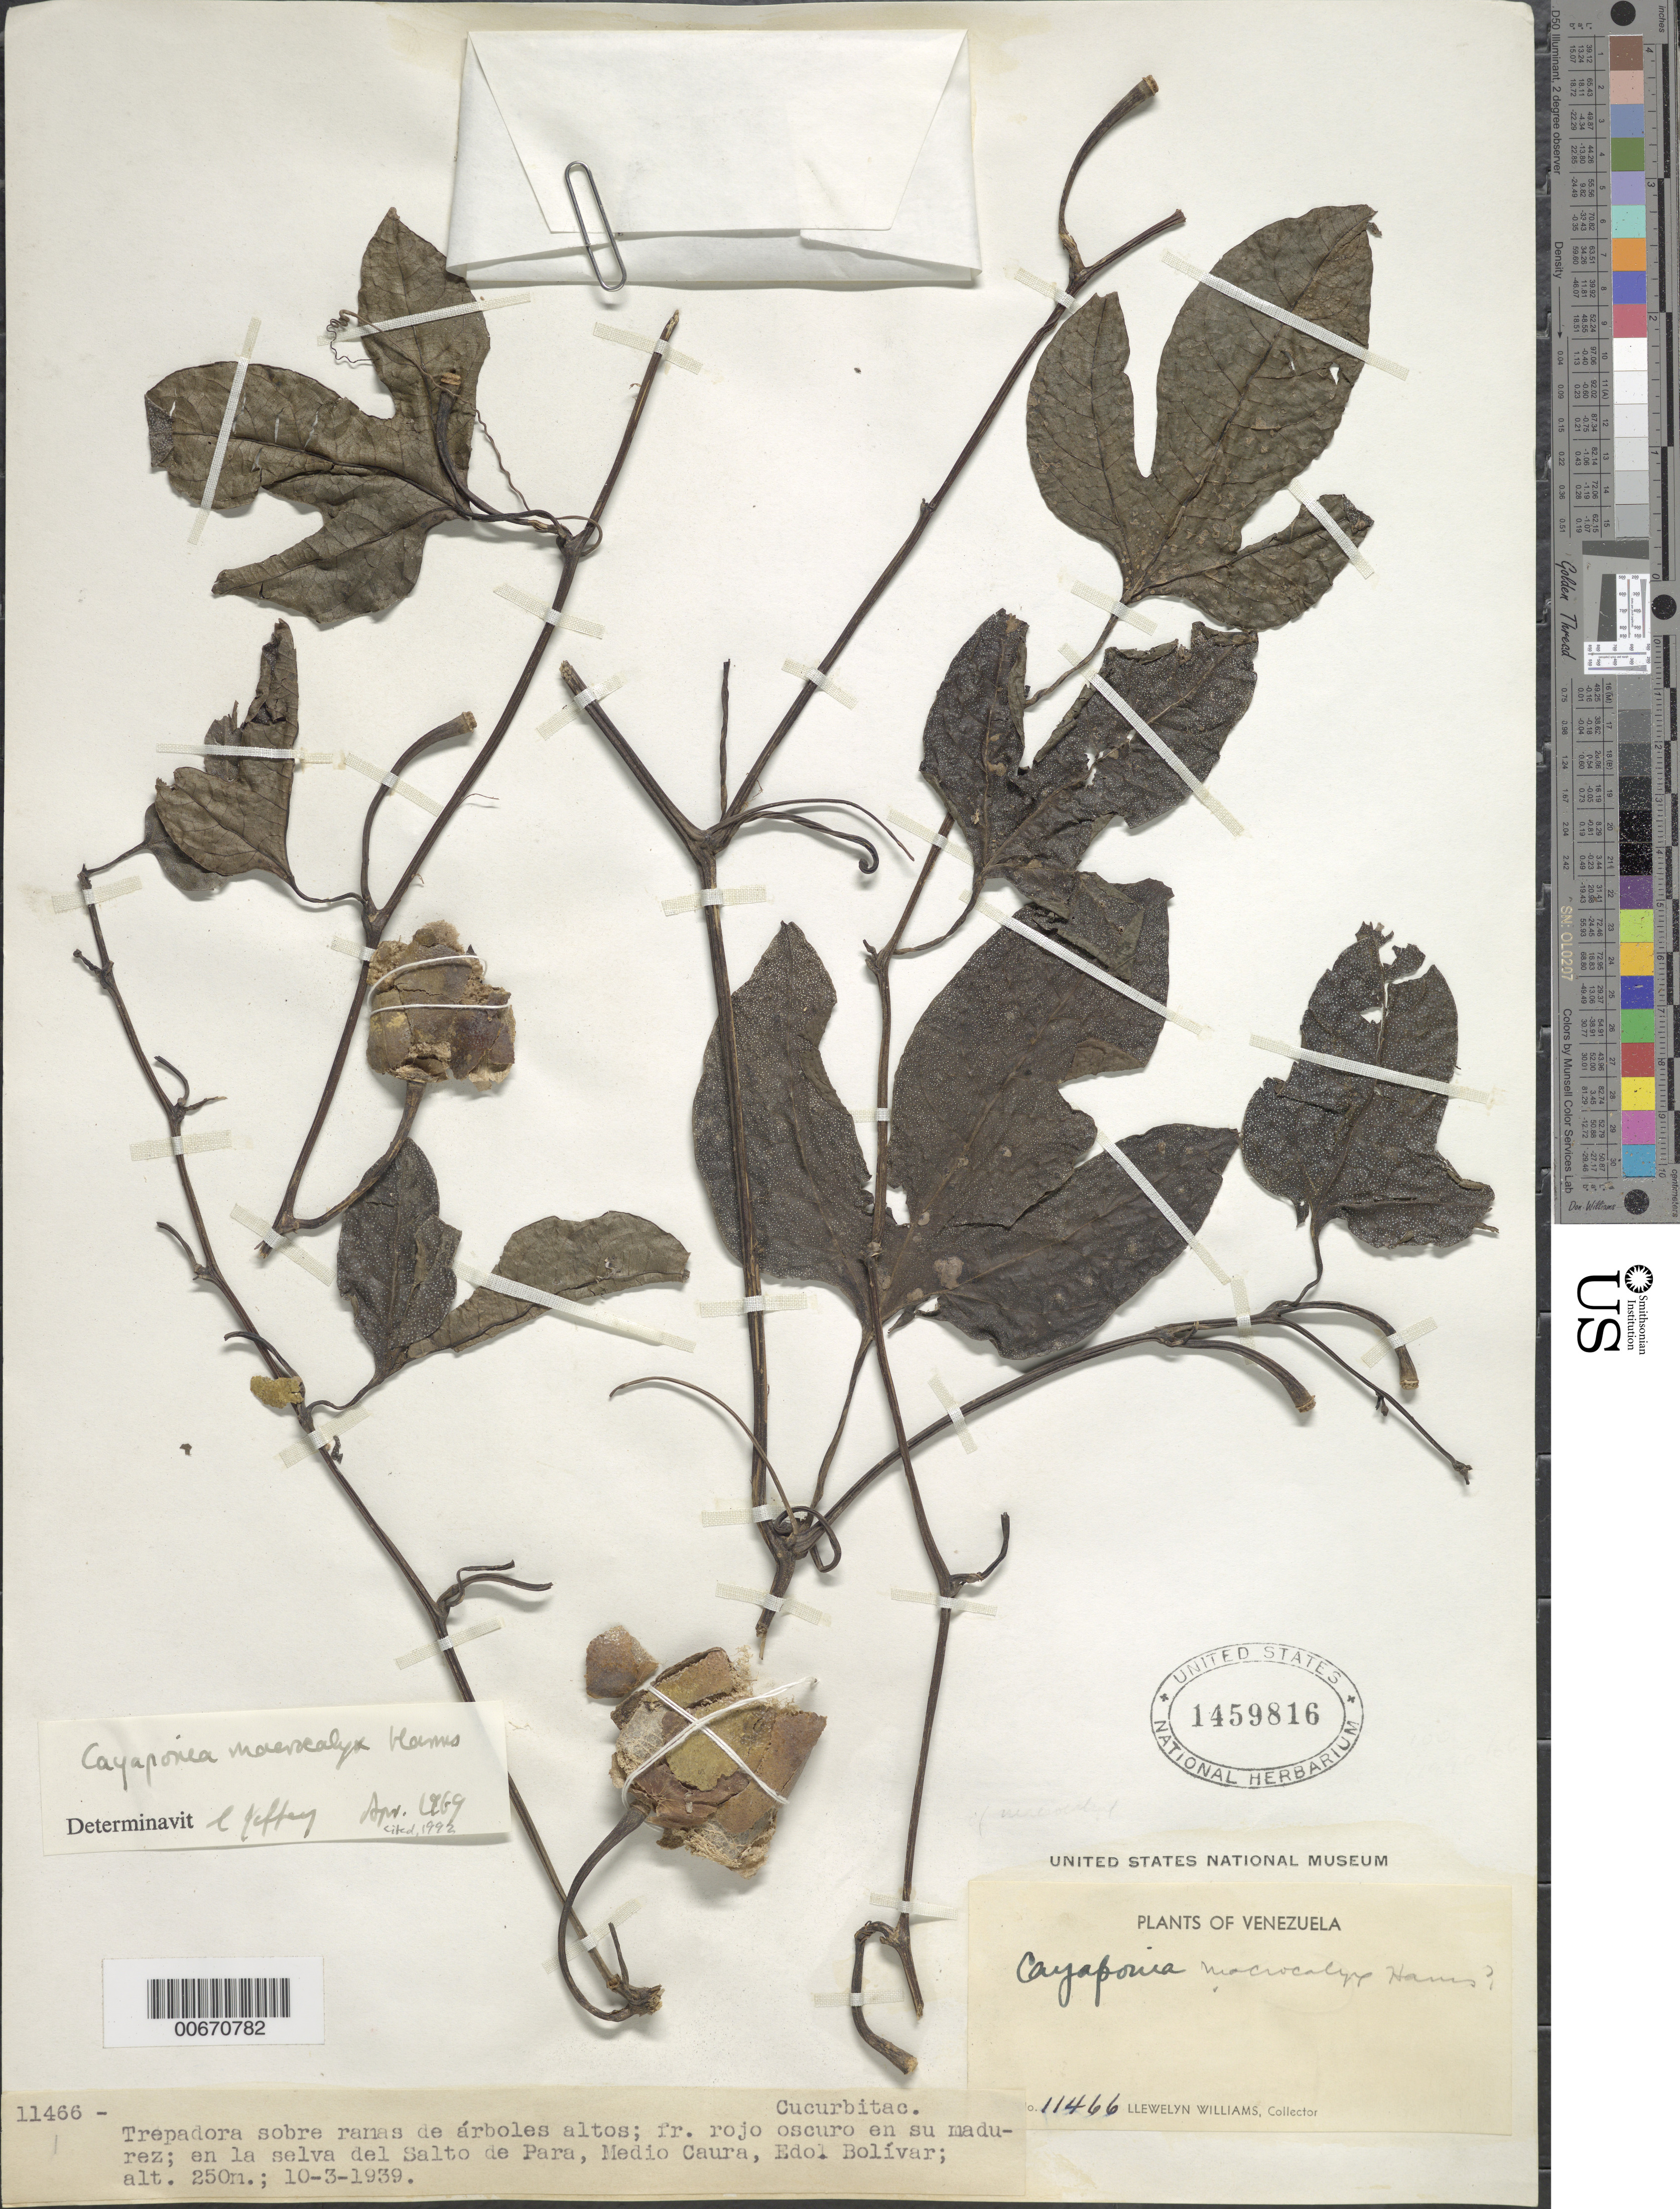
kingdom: Plantae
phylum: Tracheophyta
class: Magnoliopsida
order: Cucurbitales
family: Cucurbitaceae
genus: Cayaponia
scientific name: Cayaponia peruviana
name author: (Poepp. & Endl.) Cogn.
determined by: Nee, Michael H.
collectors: Ll. Williams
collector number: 11466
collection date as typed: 10-Mar-39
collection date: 1939-03-10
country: Venezuela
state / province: Bolívar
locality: Salto de Para, Medio Caura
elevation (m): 250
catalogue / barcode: US 1459816